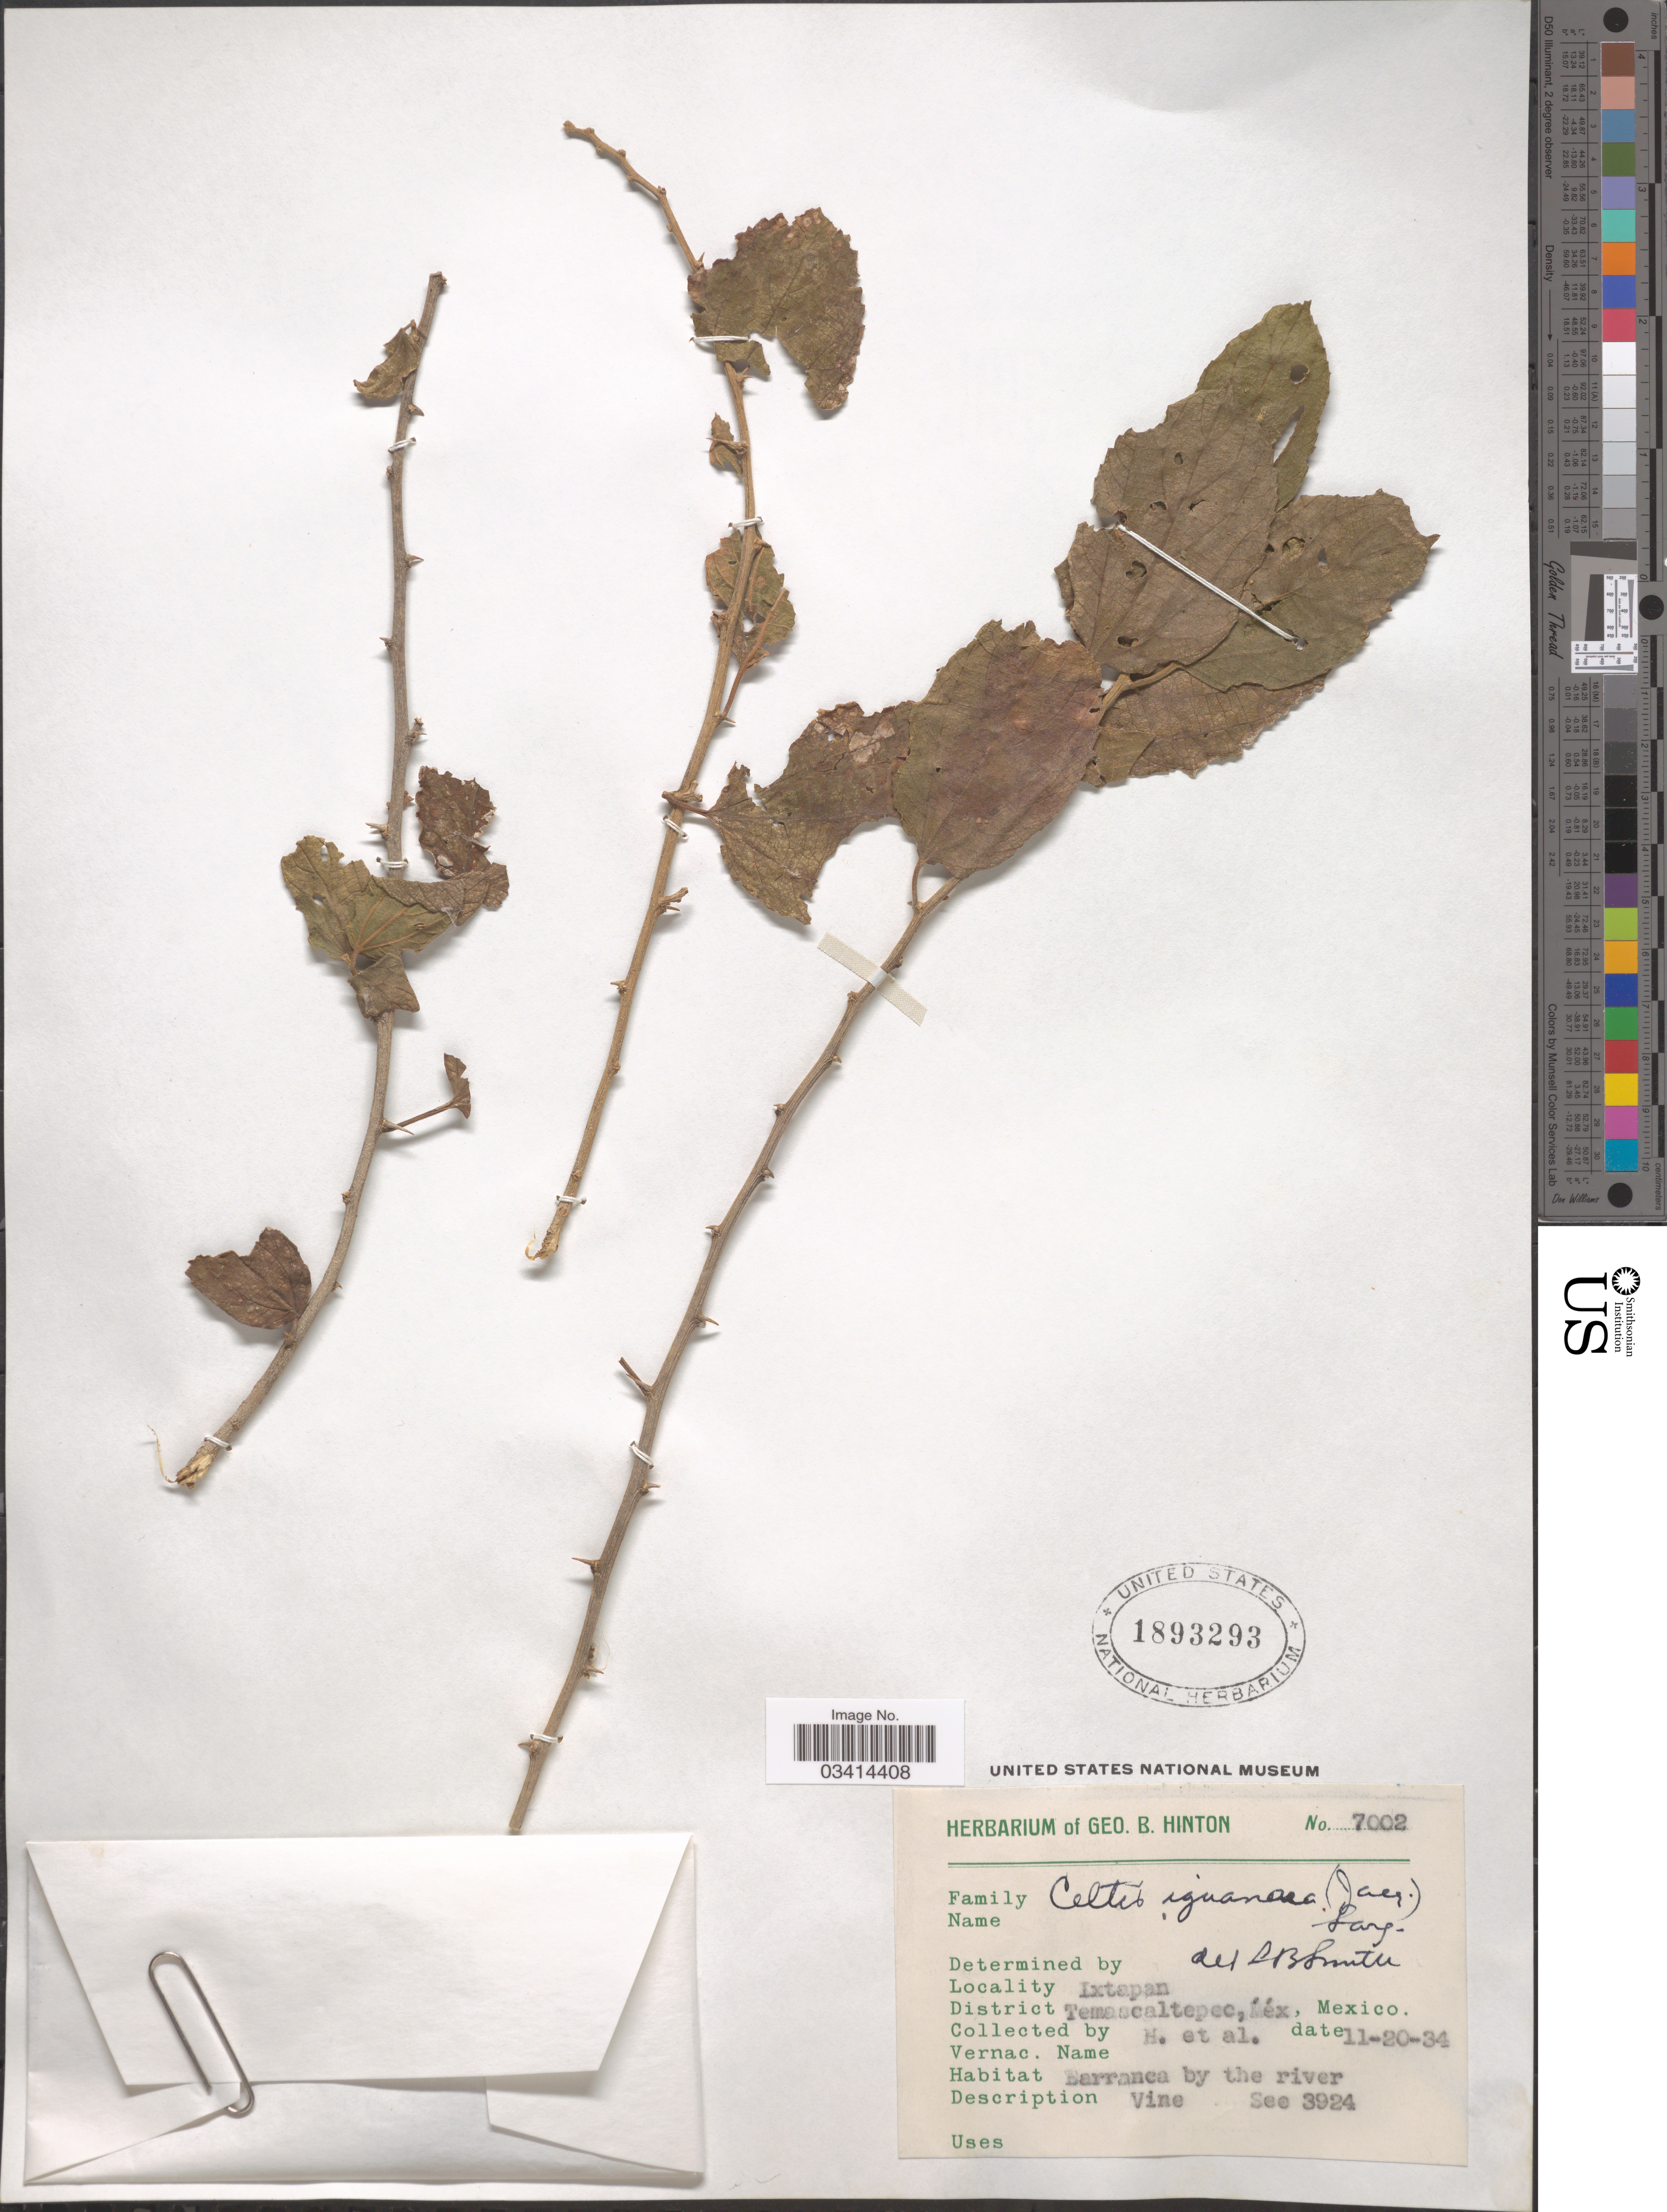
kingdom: Plantae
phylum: Tracheophyta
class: Magnoliopsida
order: Rosales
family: Cannabaceae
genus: Celtis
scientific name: Celtis iguanaea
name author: (Jacq.) Sarg.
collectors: G. B. Hinton & et al.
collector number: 7002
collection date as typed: Transcribed d/m/y: 20/11/34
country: Mexico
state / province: México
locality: Ixtapan District Temascaltepec.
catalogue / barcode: US 1893293